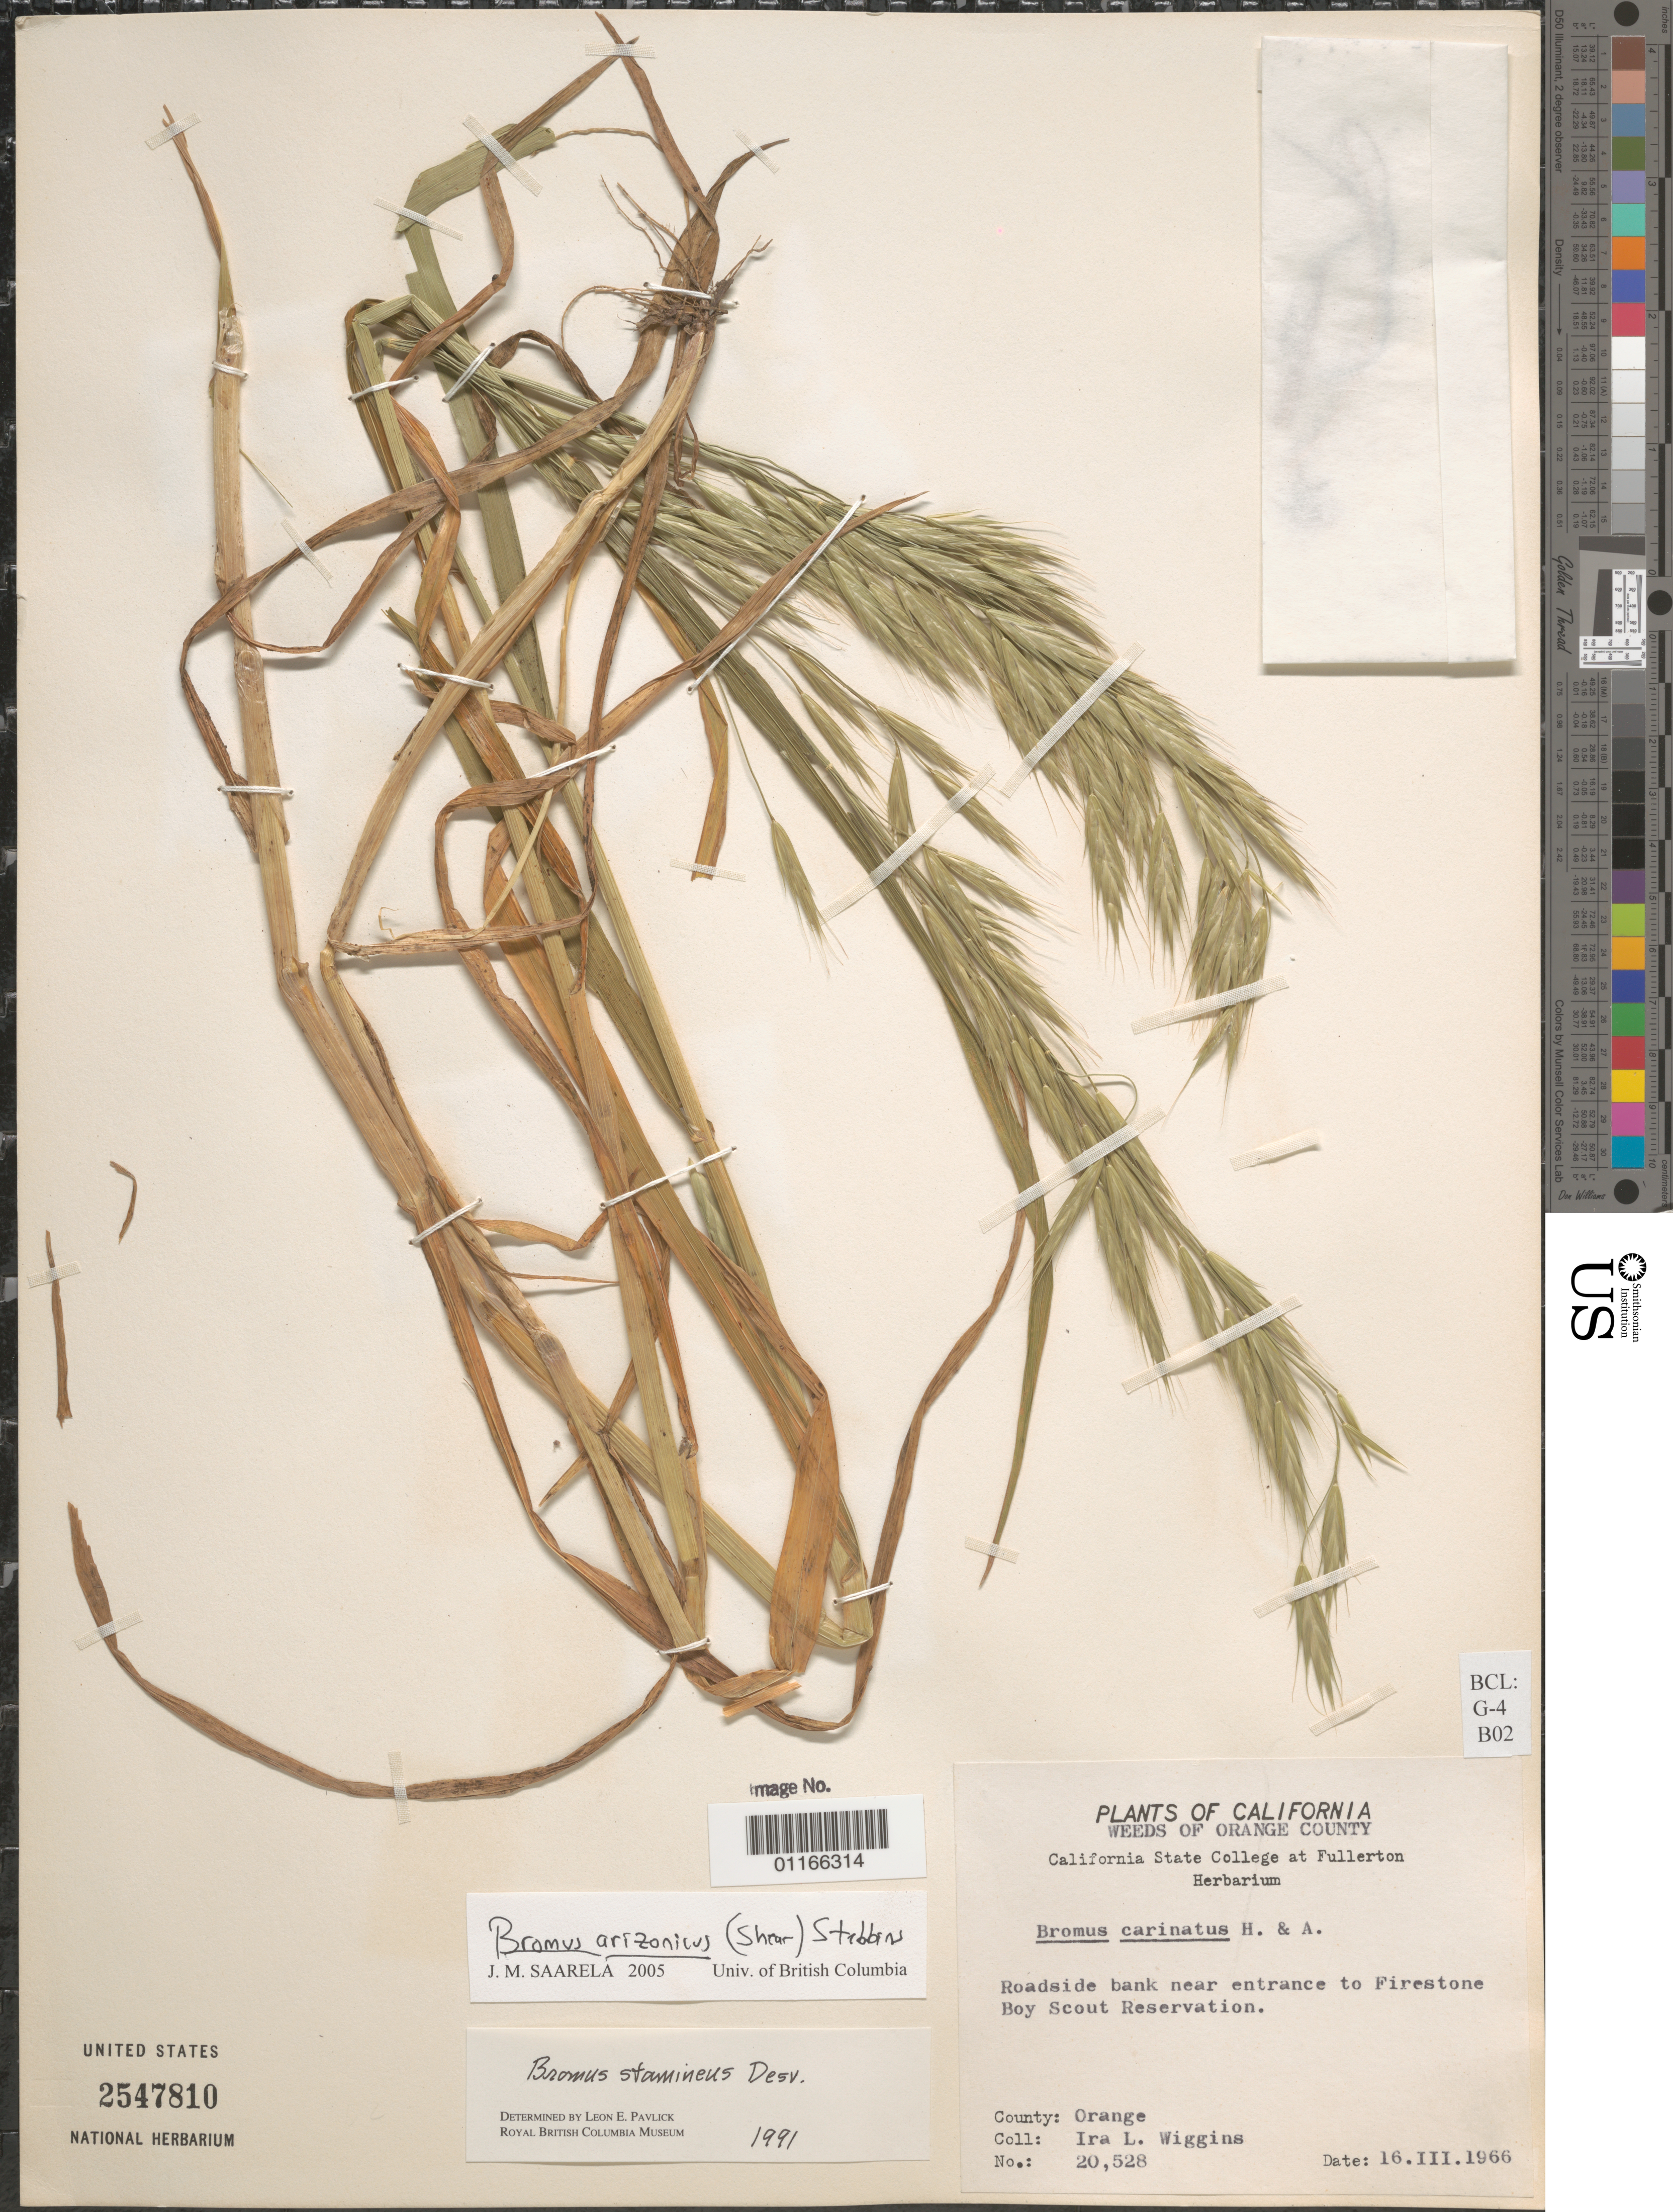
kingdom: Plantae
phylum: Tracheophyta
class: Liliopsida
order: Poales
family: Poaceae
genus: Bromus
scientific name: Bromus arizonicus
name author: (Shear) Stebbins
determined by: Saarela, J. M., (CAN), Canadian Museum of Nature (CANADA)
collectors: I. L. Wiggins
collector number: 20528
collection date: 1966-03-16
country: United States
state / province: California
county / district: Orange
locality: Near entrance to Firestone Boy Scout Reservation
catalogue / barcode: US 2547810